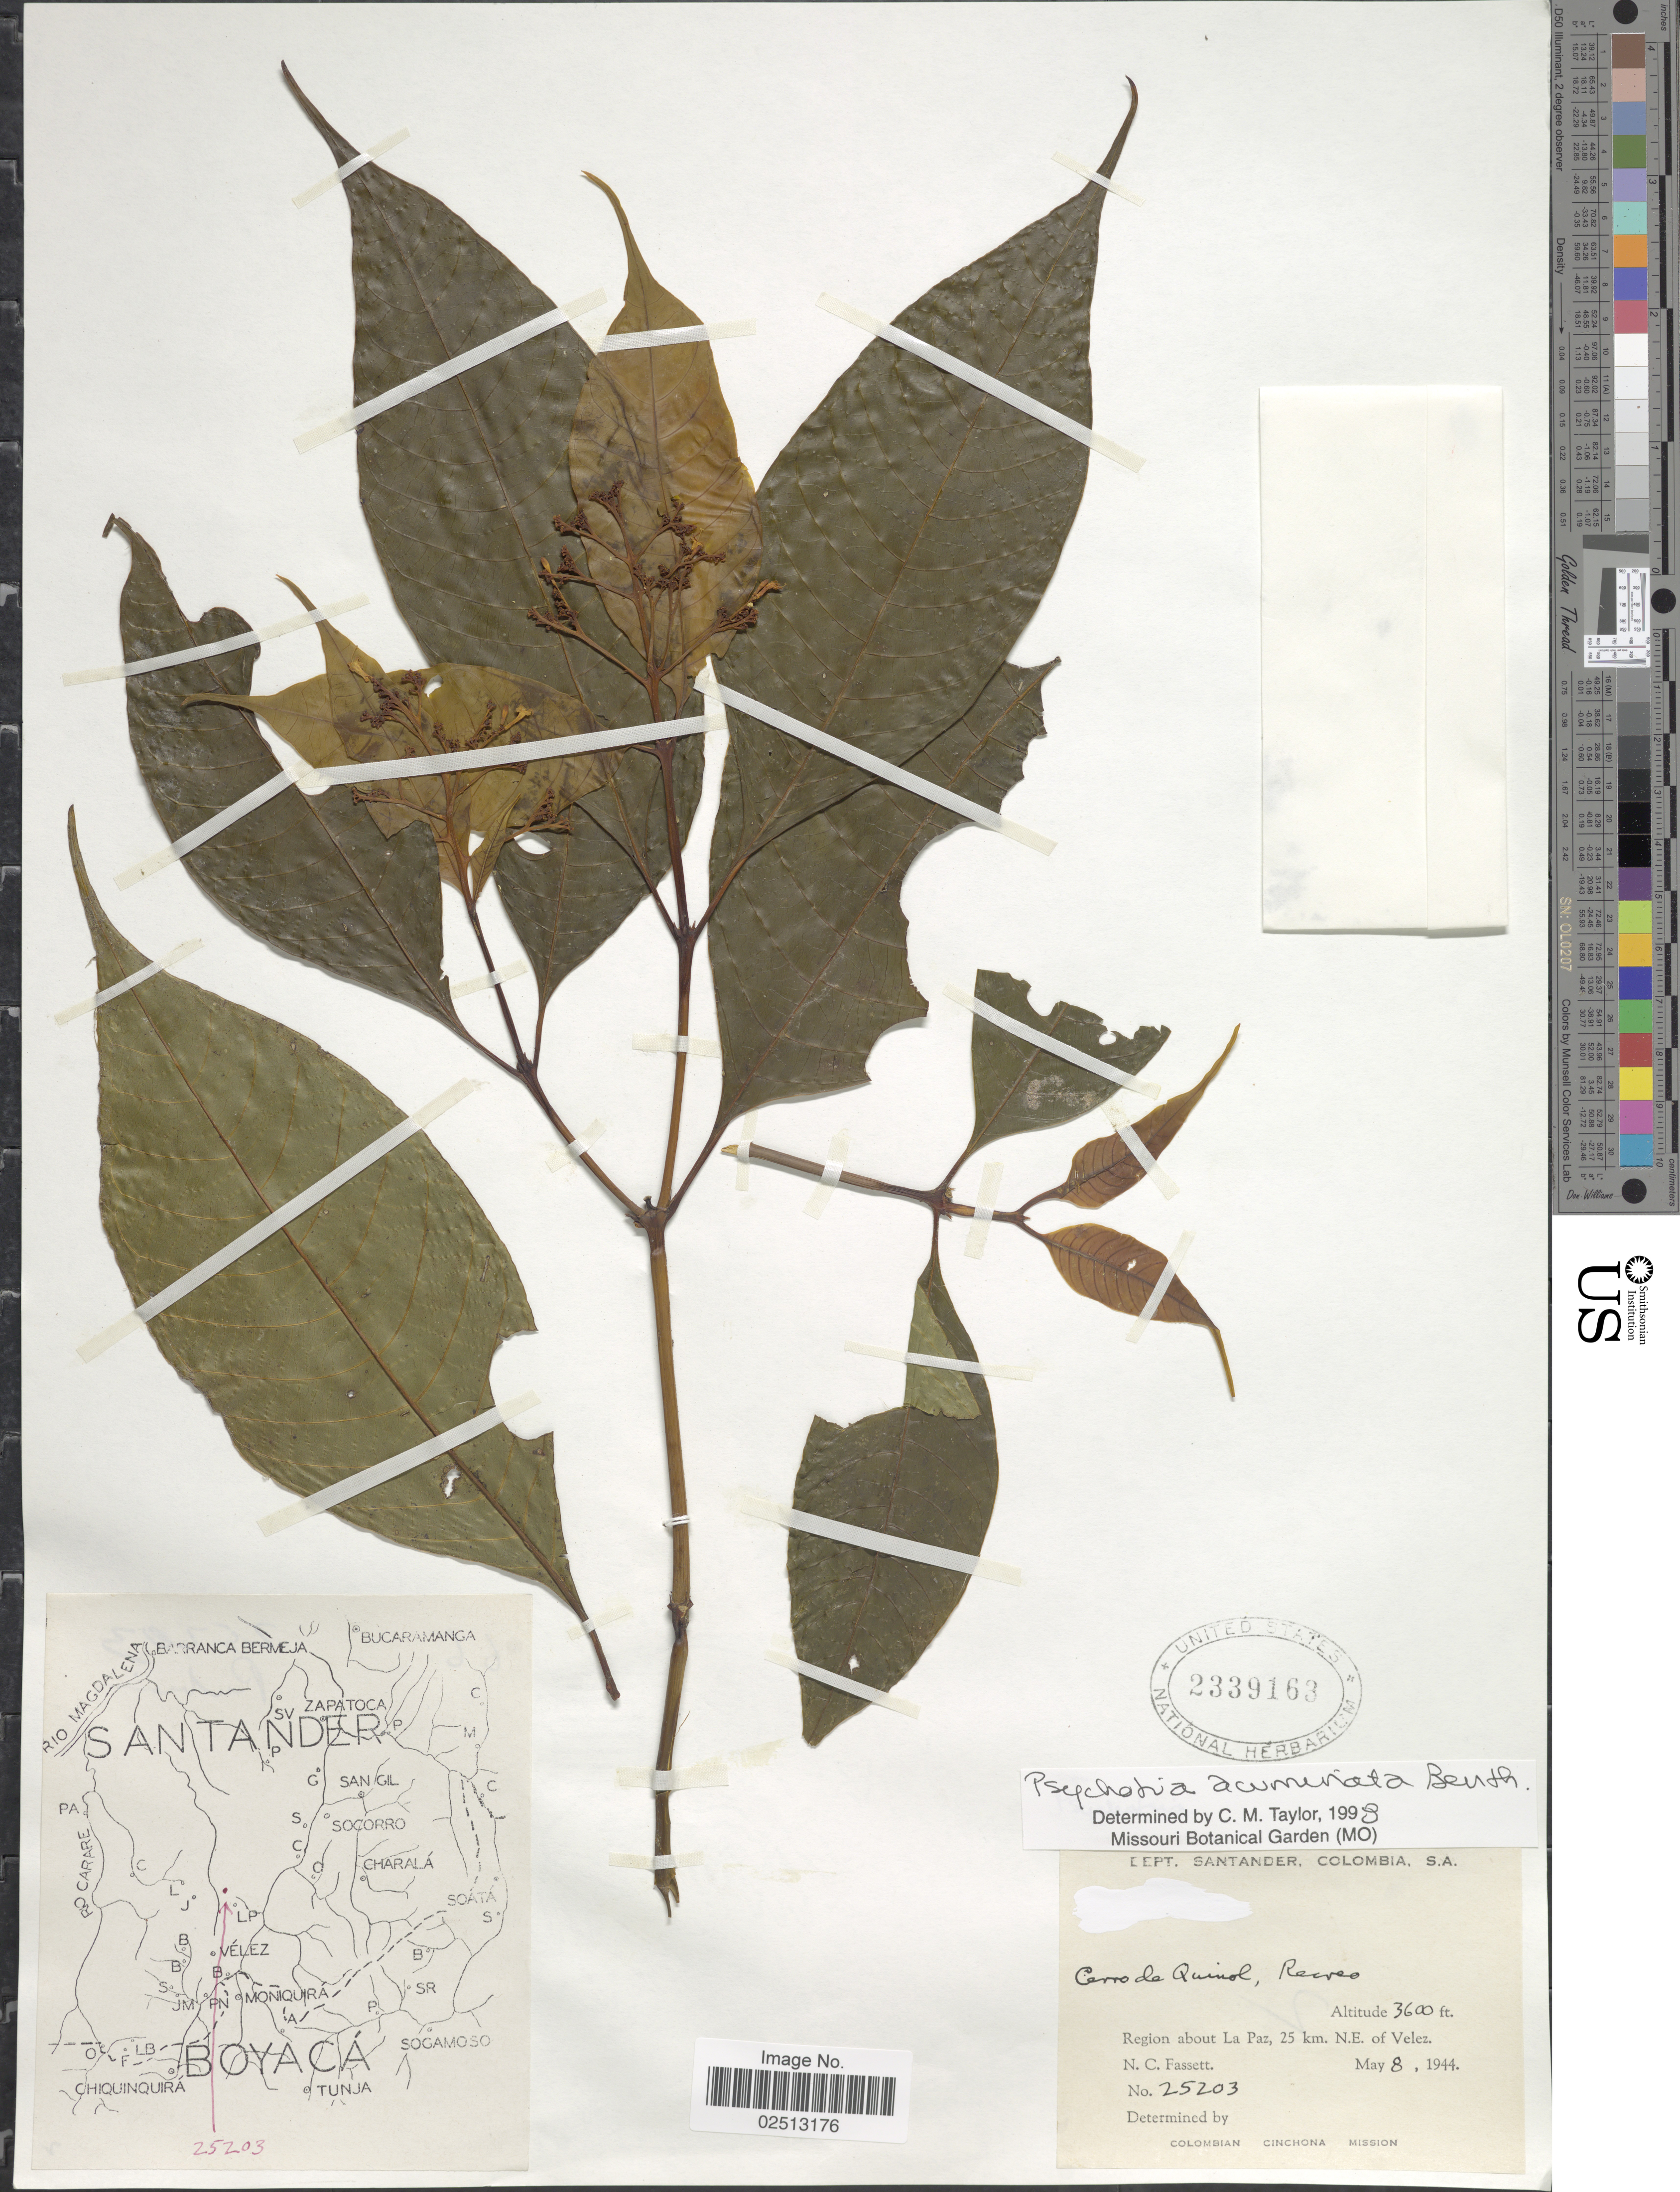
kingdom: Plantae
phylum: Tracheophyta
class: Magnoliopsida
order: Gentianales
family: Rubiaceae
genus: Psychotria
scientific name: Psychotria acuminata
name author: Benth.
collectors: N. C. Fassett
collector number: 25203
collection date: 1944-05-08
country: Colombia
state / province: Santander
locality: Dept.Santander, Colombia, S.A. region about La Paz, 25 km. N, E. of Velez.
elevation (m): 1097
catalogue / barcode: US 2339163